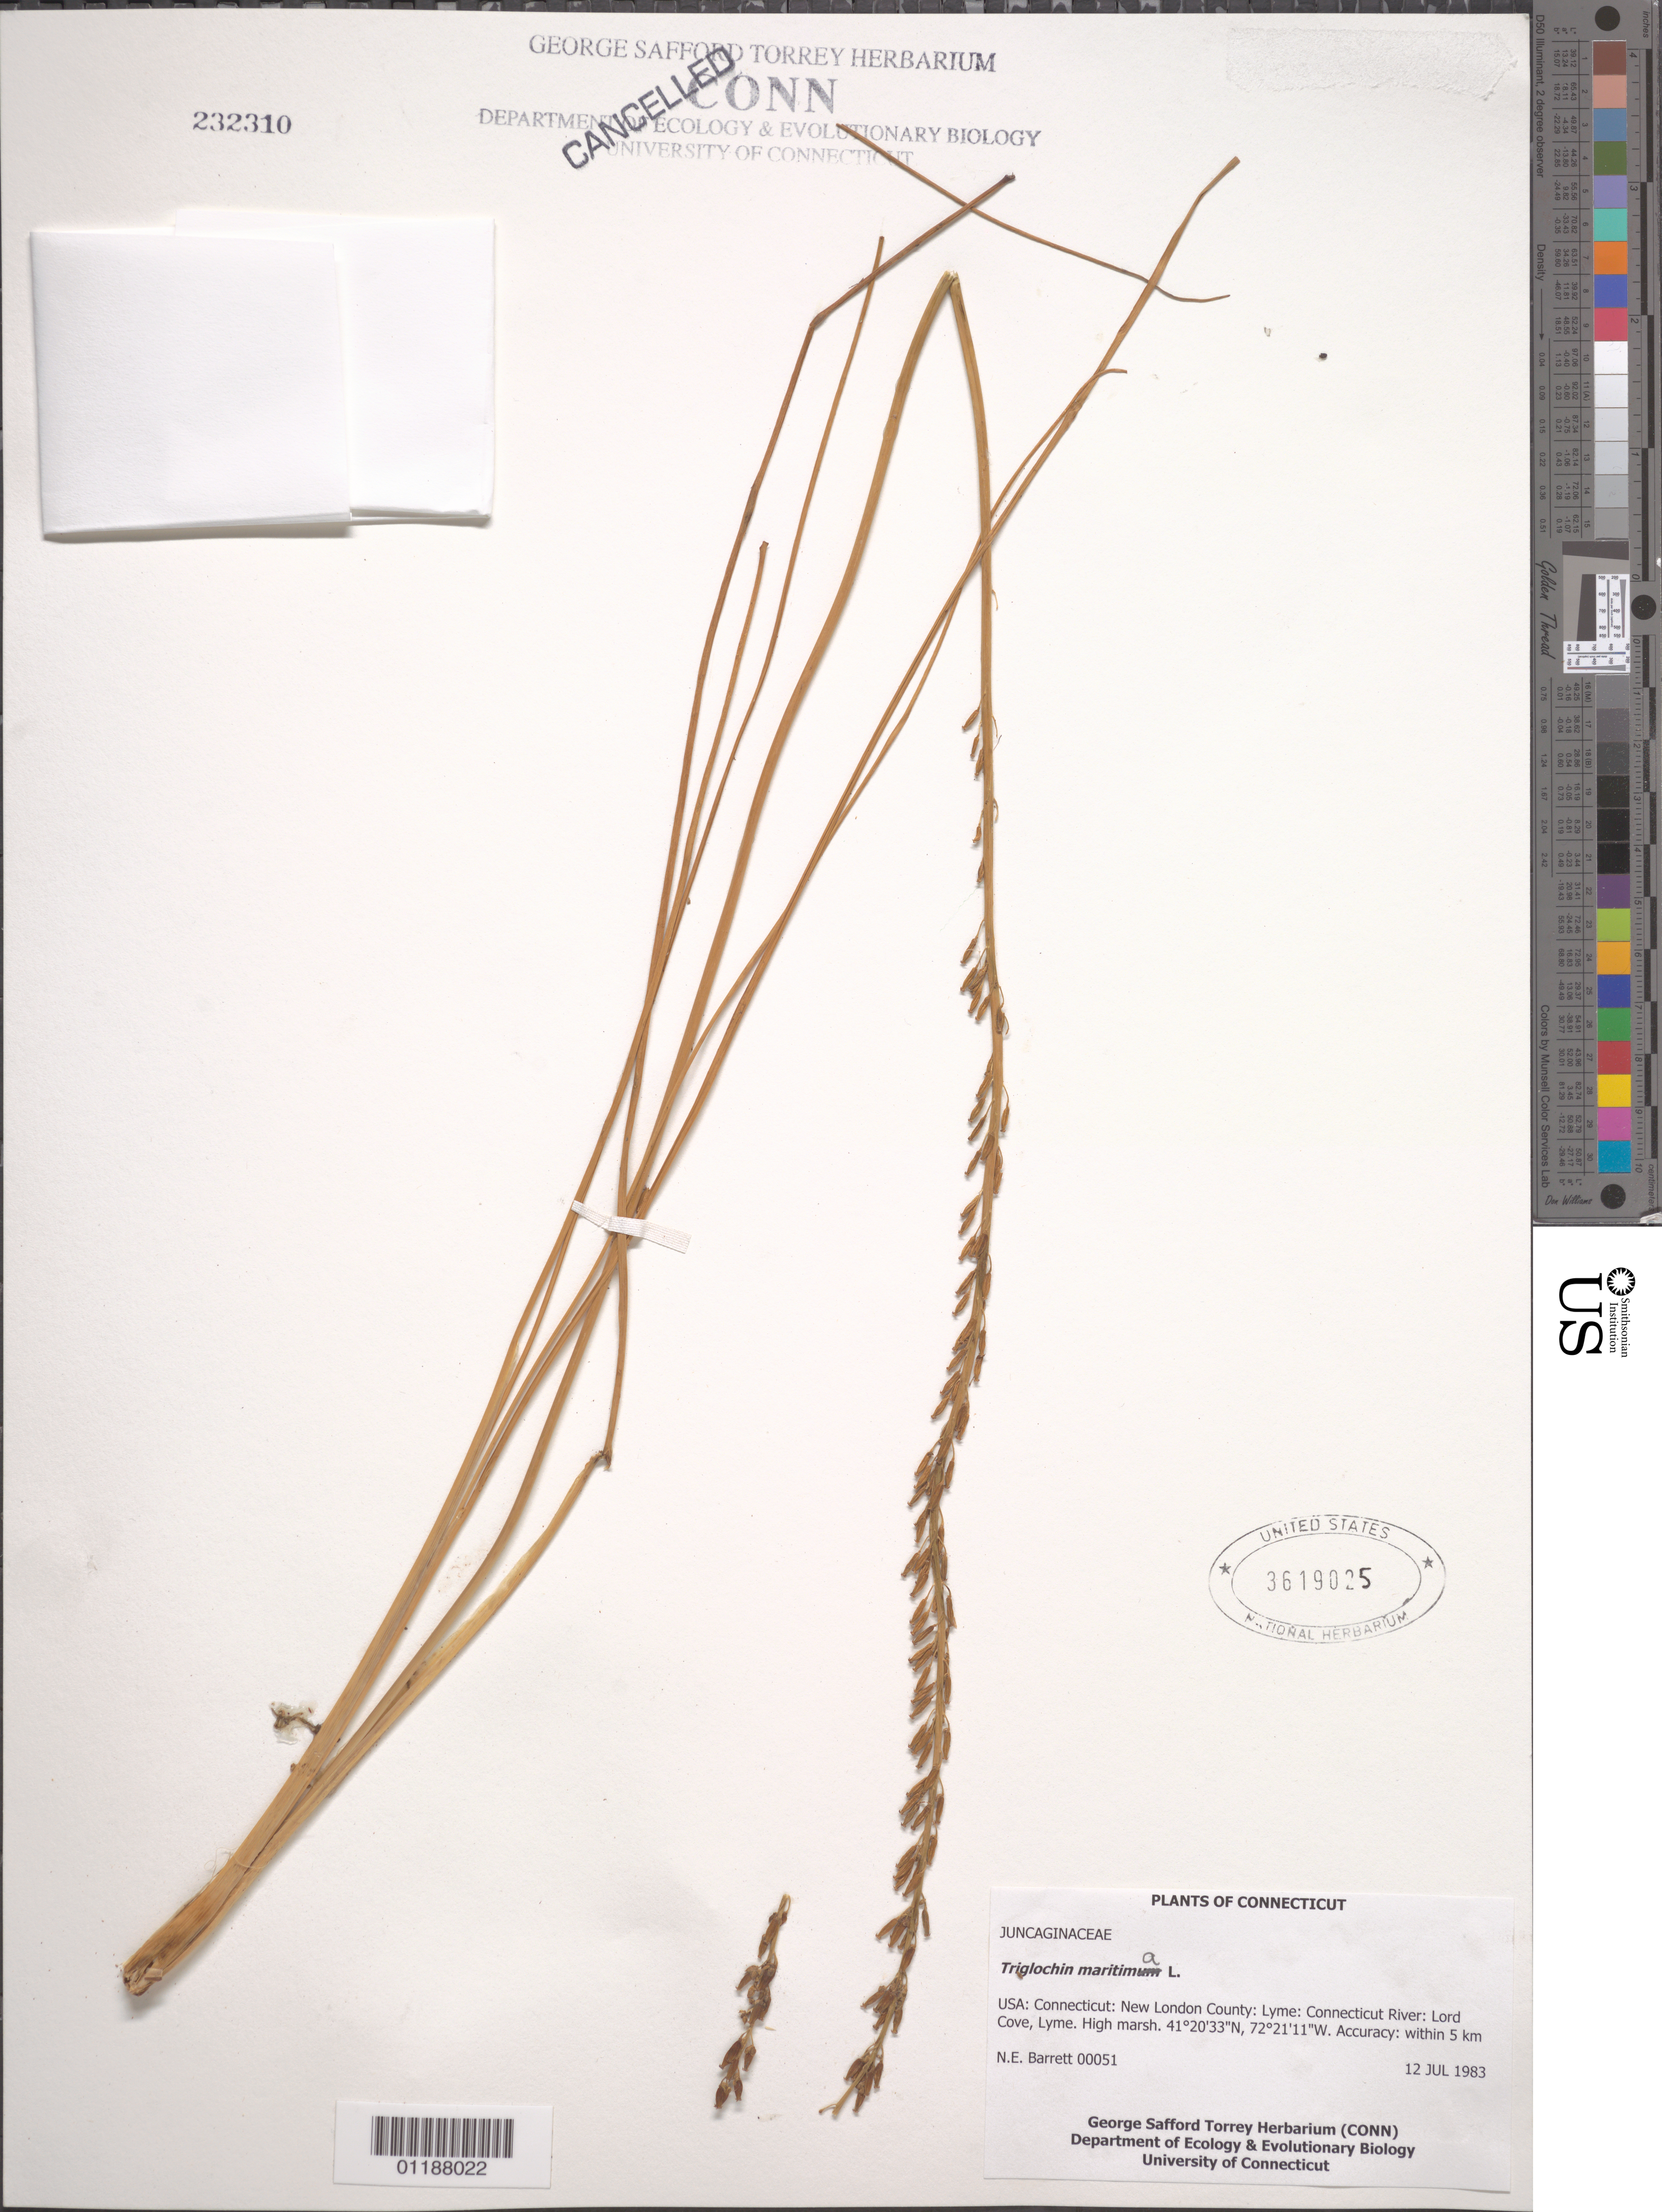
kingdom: Plantae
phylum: Tracheophyta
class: Liliopsida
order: Alismatales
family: Juncaginaceae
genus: Triglochin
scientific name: Triglochin maritima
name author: L.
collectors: N. Barret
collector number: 51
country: United States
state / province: Connecticut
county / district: New London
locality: Lyme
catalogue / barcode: US 361925